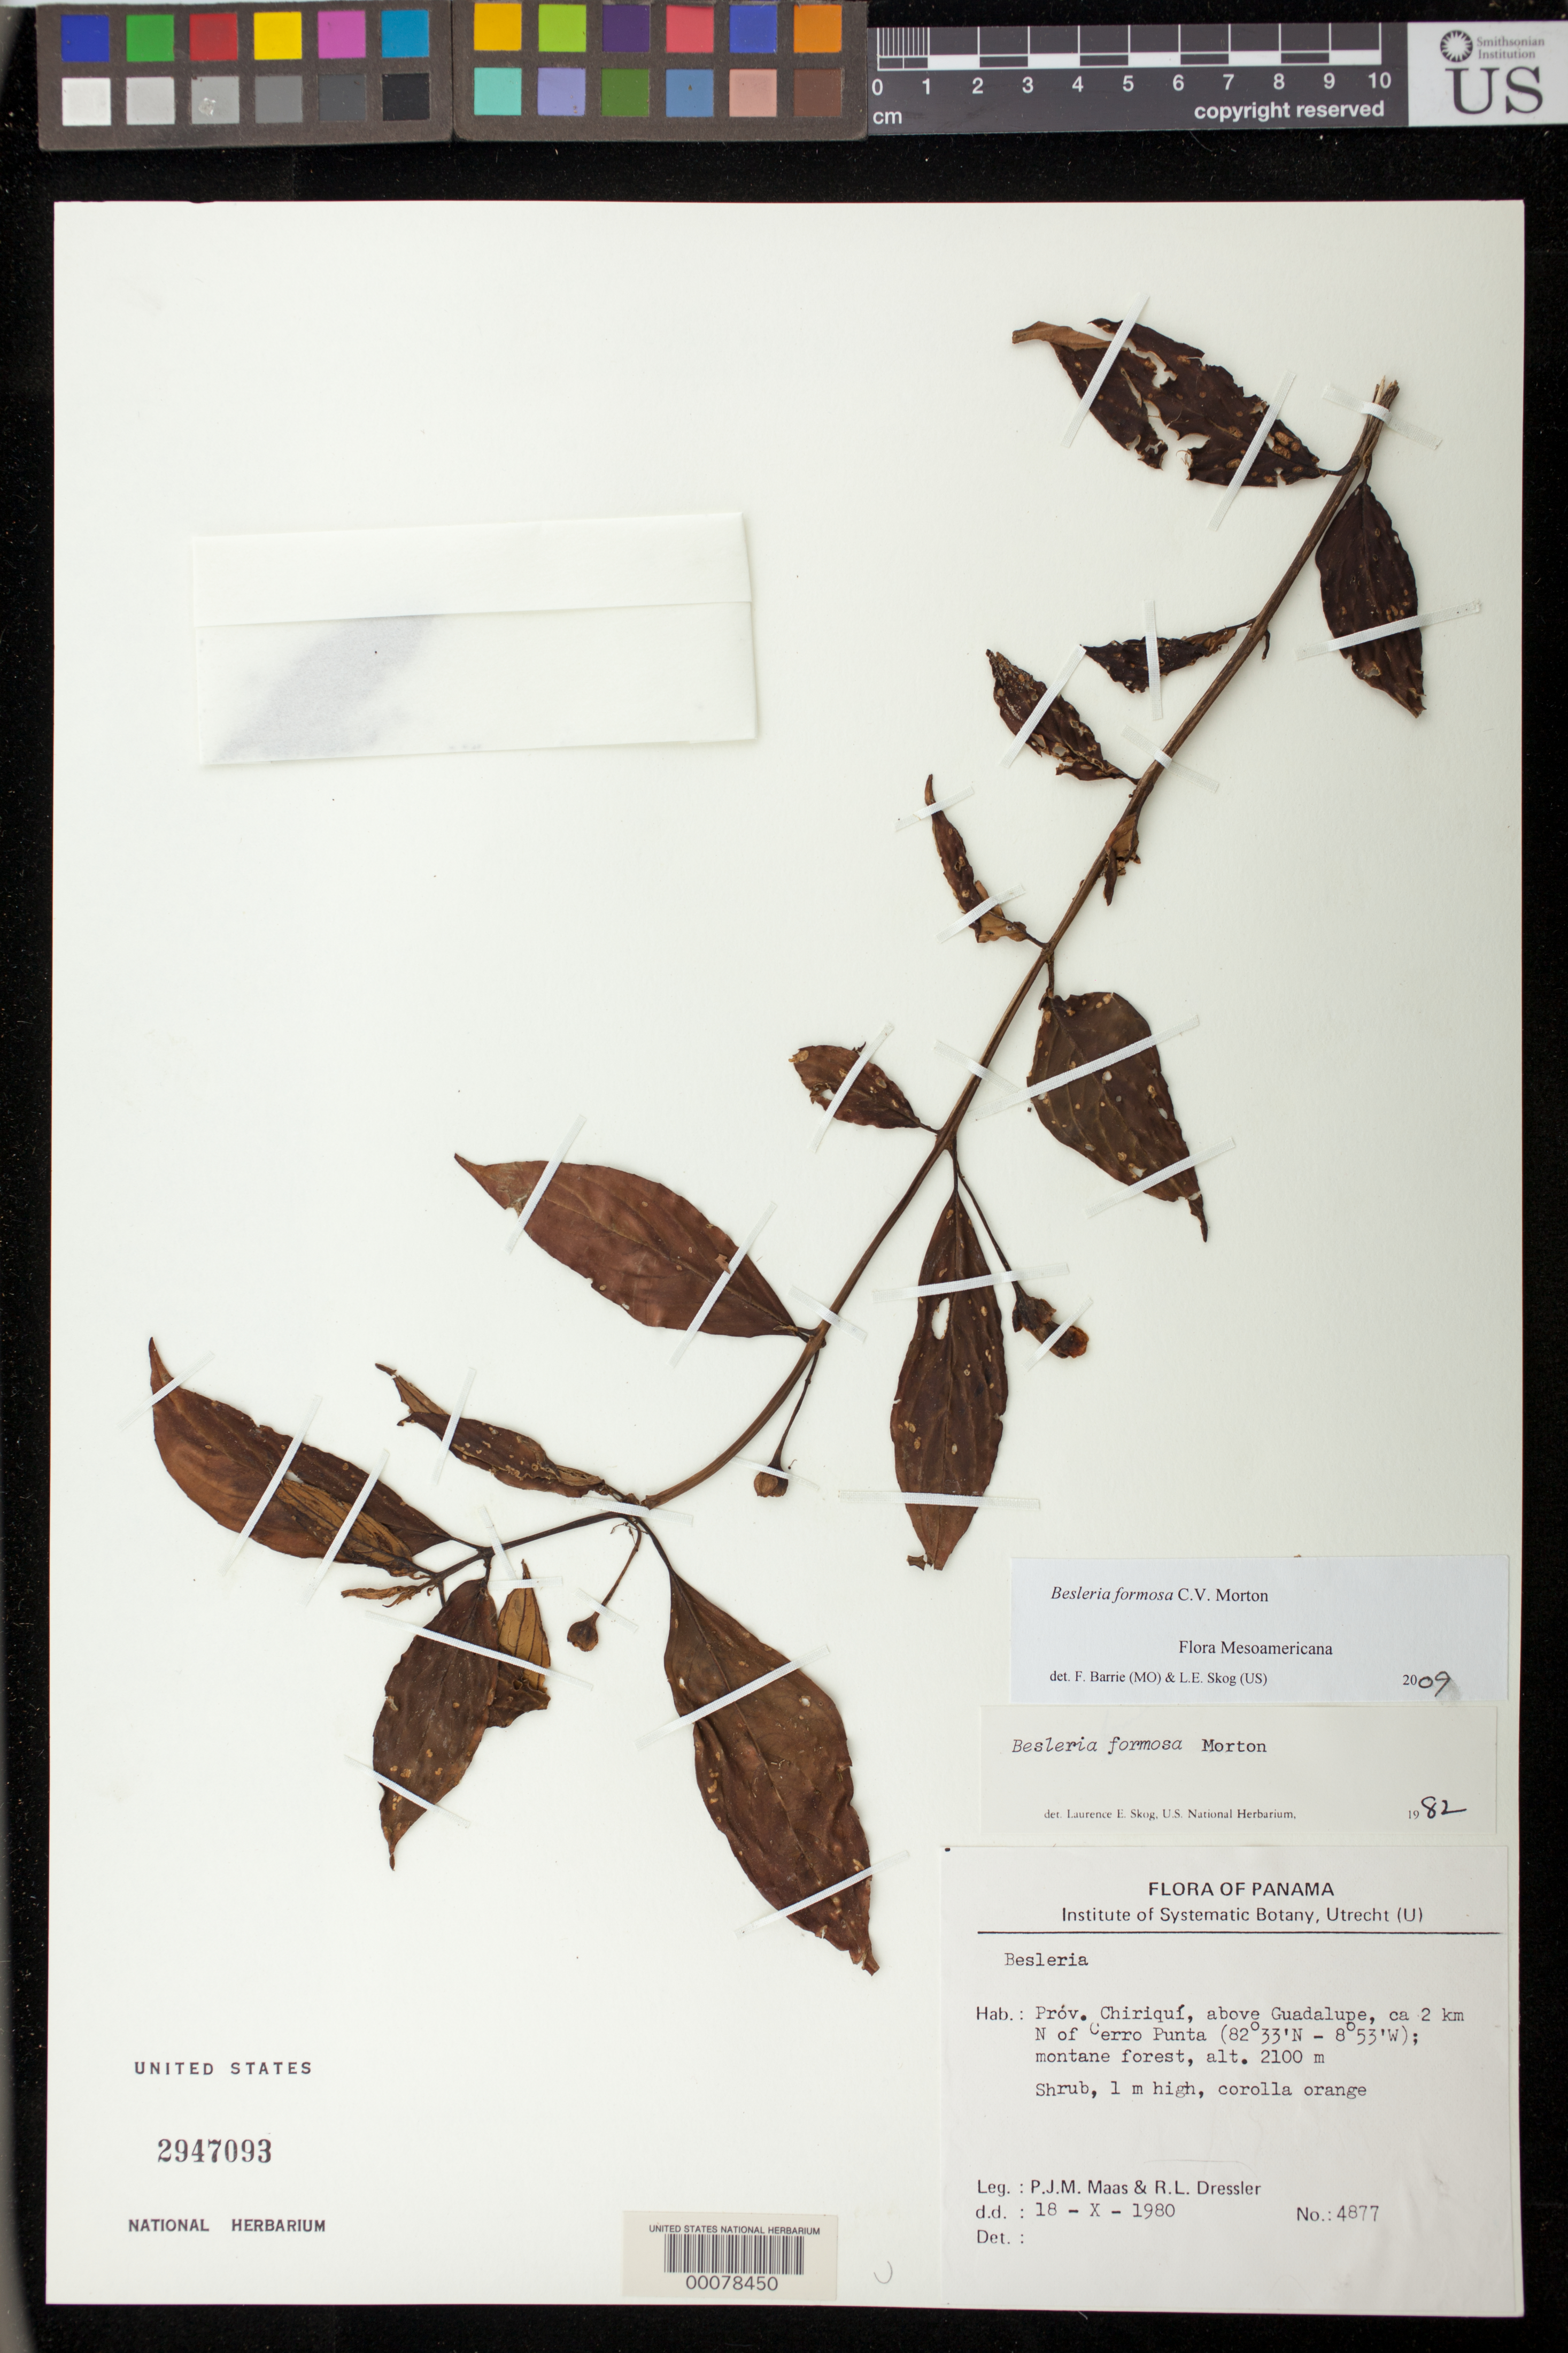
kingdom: Plantae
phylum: Tracheophyta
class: Magnoliopsida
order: Lamiales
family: Gesneriaceae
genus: Besleria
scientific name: Besleria amabilis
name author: C.V. Morton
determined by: Skog, Laurence E.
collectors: P. Maas & R. Dressler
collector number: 4877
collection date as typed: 18 Oct 1980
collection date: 1980-10-18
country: Panama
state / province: Chiriquí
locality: Above Guadalupe, about 2 km N of Cerro Punta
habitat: Montane forest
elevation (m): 2100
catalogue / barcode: US 2947093